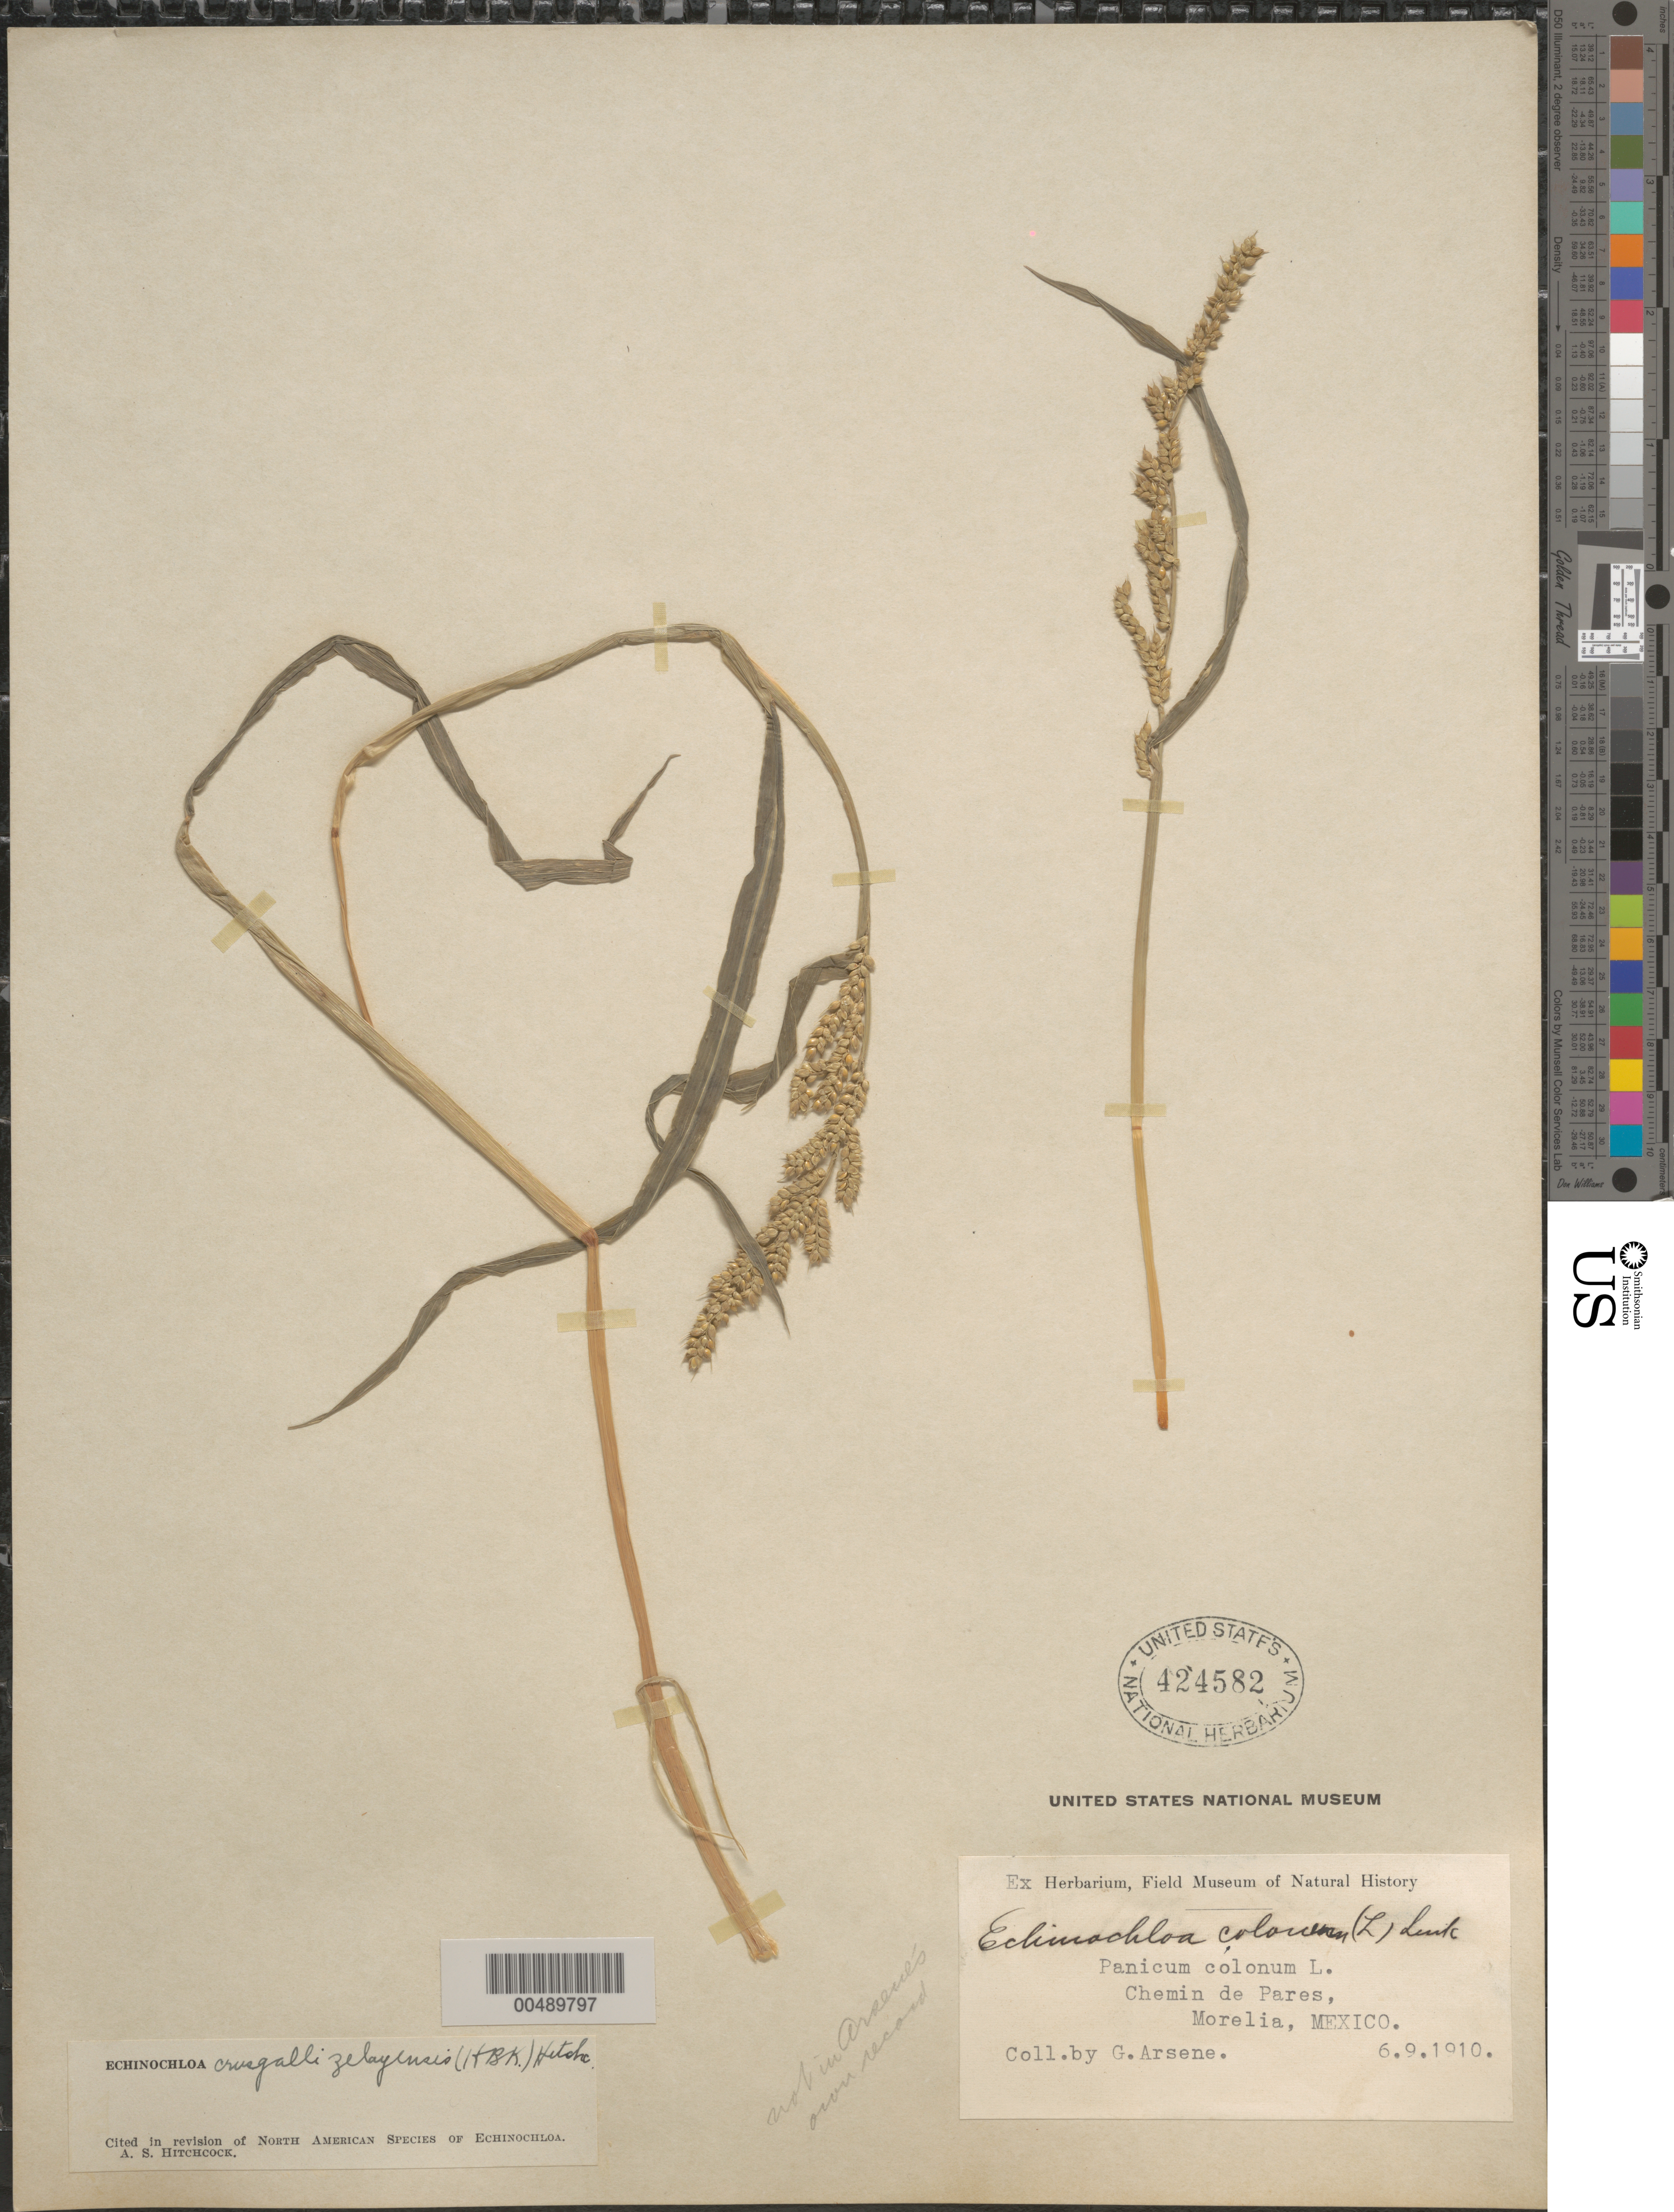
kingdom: Plantae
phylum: Tracheophyta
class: Liliopsida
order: Poales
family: Poaceae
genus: Echinochloa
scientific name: Echinochloa crus-galli var. zelayensis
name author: (Kunth) Hitchc.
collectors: Bro. G. Arsène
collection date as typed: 6 Sep 1910 or 9 Jun 1910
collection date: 1910-06-09 or 1910-09-06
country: Mexico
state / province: Michoacán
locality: Morelia, Chemin de Pares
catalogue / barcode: US 424582